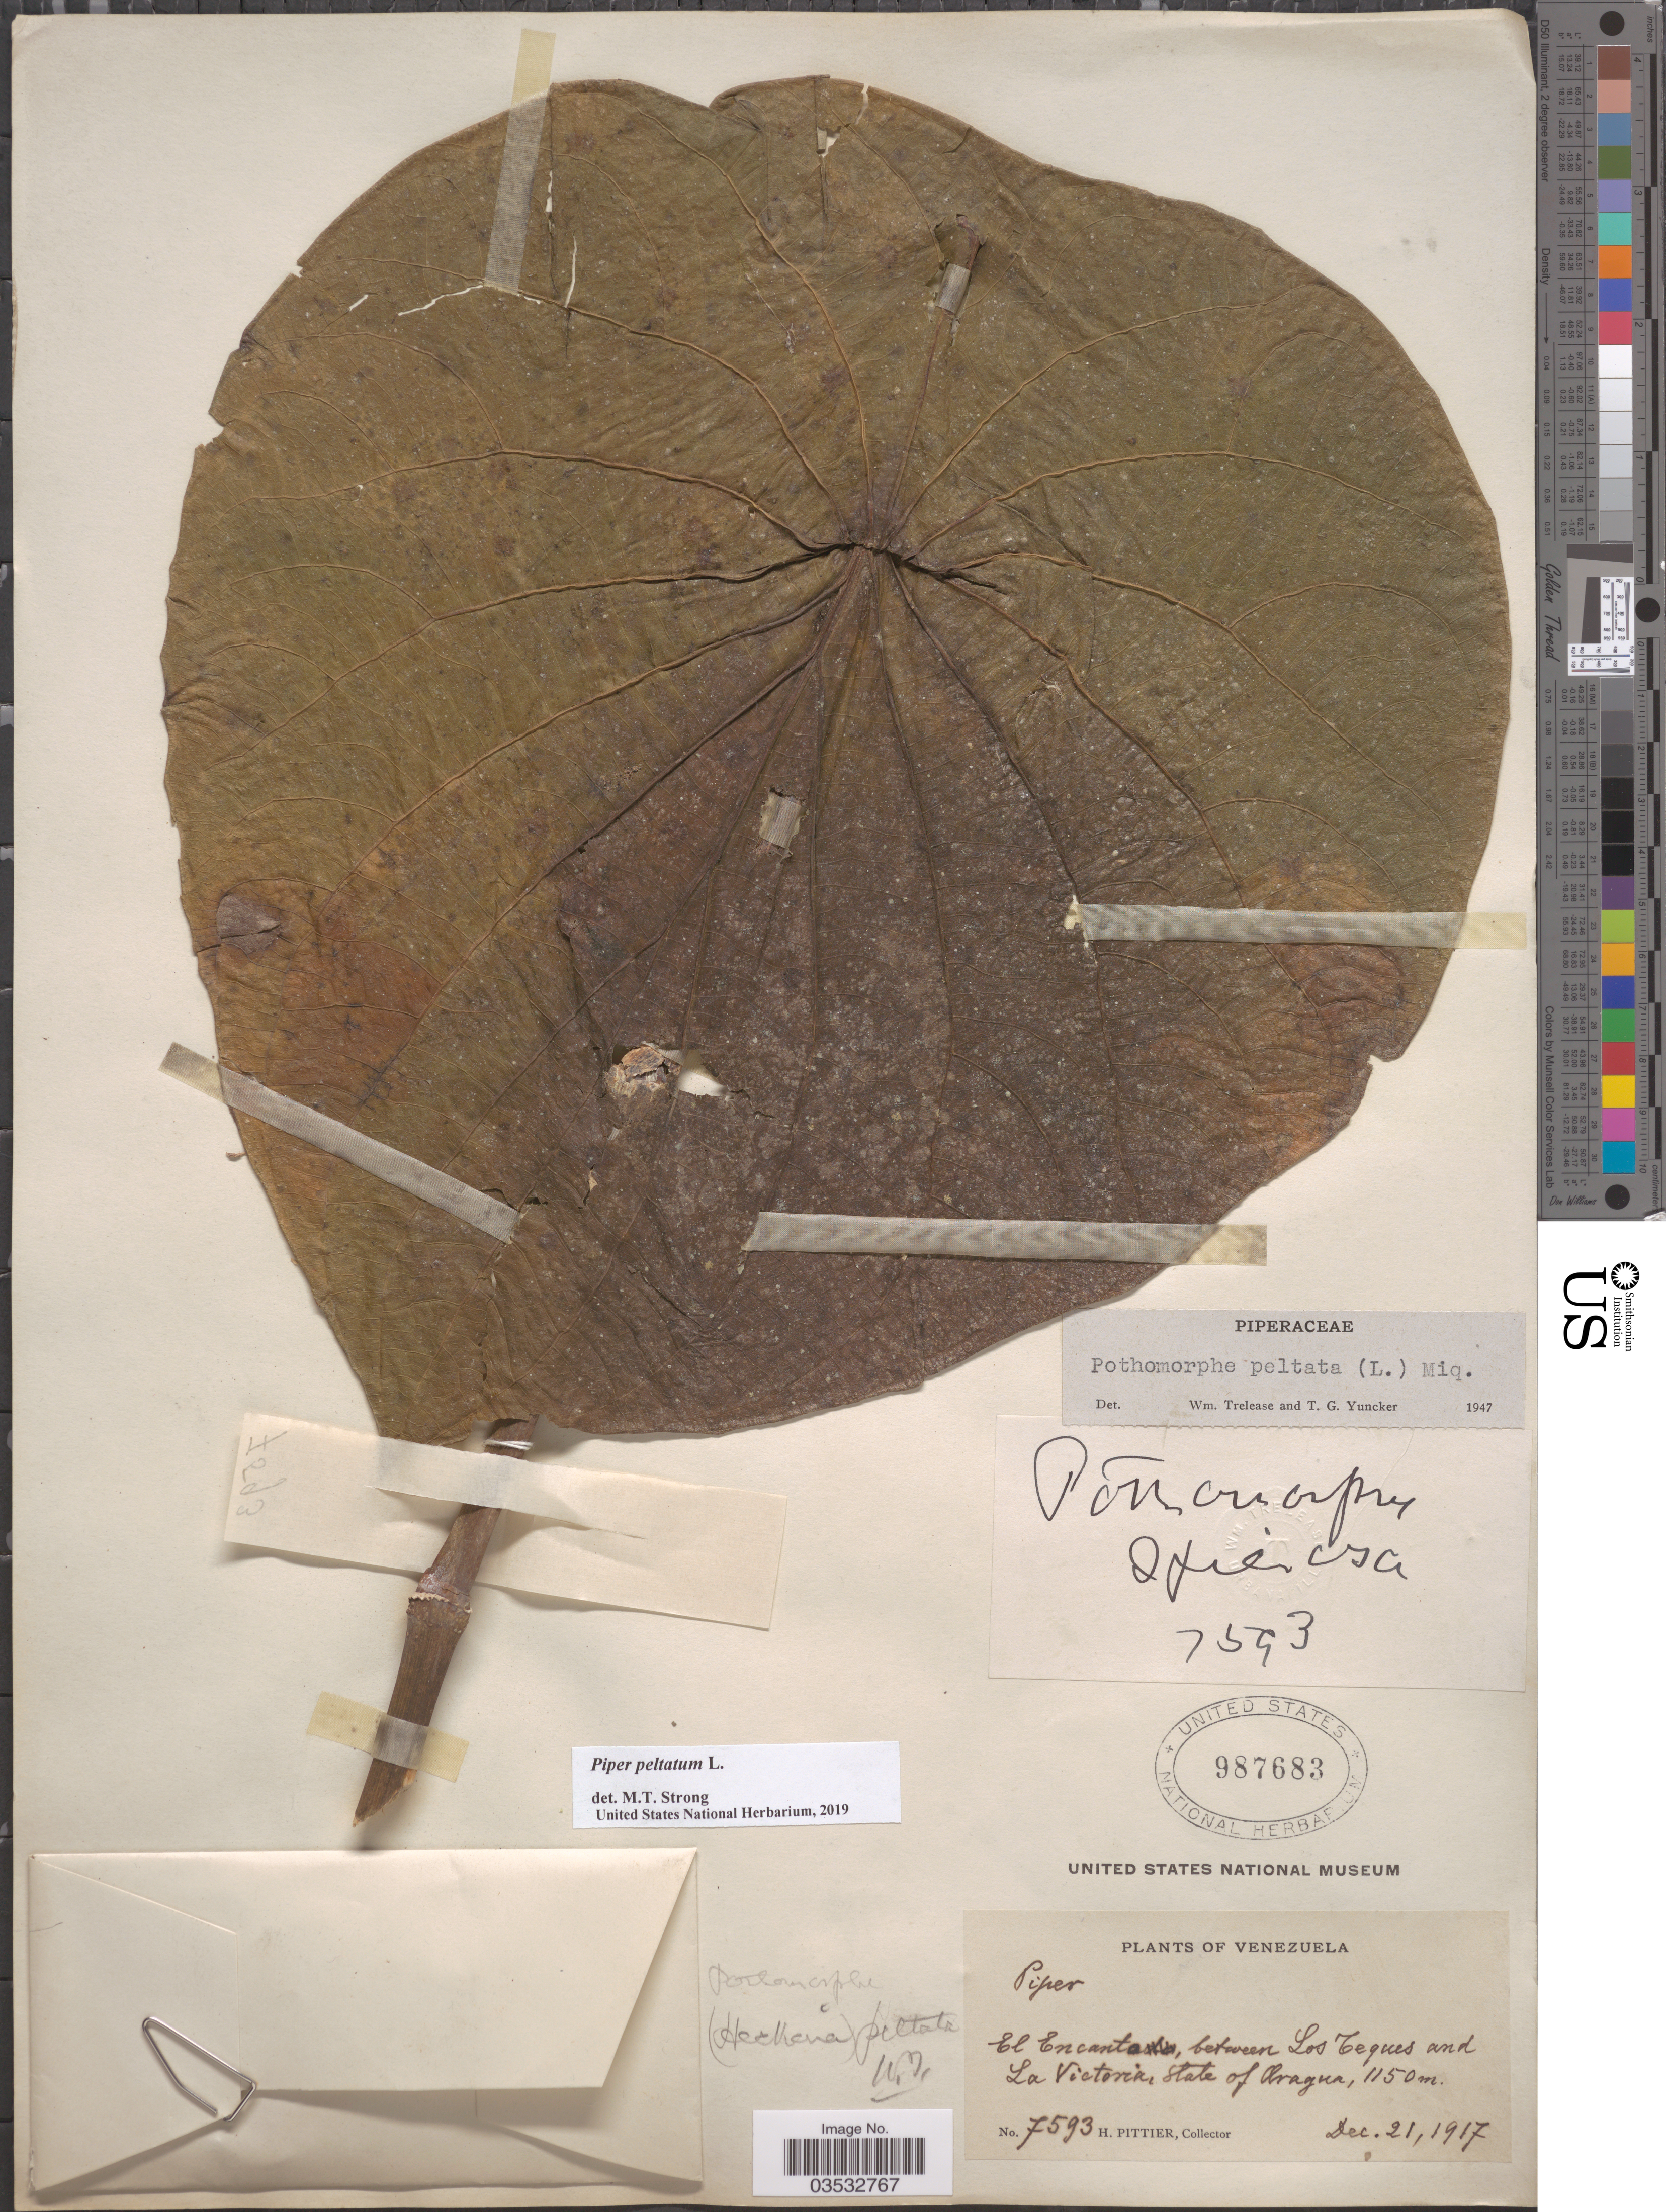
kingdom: Plantae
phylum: Tracheophyta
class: Magnoliopsida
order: Piperales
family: Piperaceae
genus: Piper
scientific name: Piper peltatum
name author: L.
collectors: H. F. Pittier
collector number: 7593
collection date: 1917-12-21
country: Venezuela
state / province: Aragua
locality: El Encanto, between Los Teques and La Victoria.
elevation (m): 1150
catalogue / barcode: US 987683